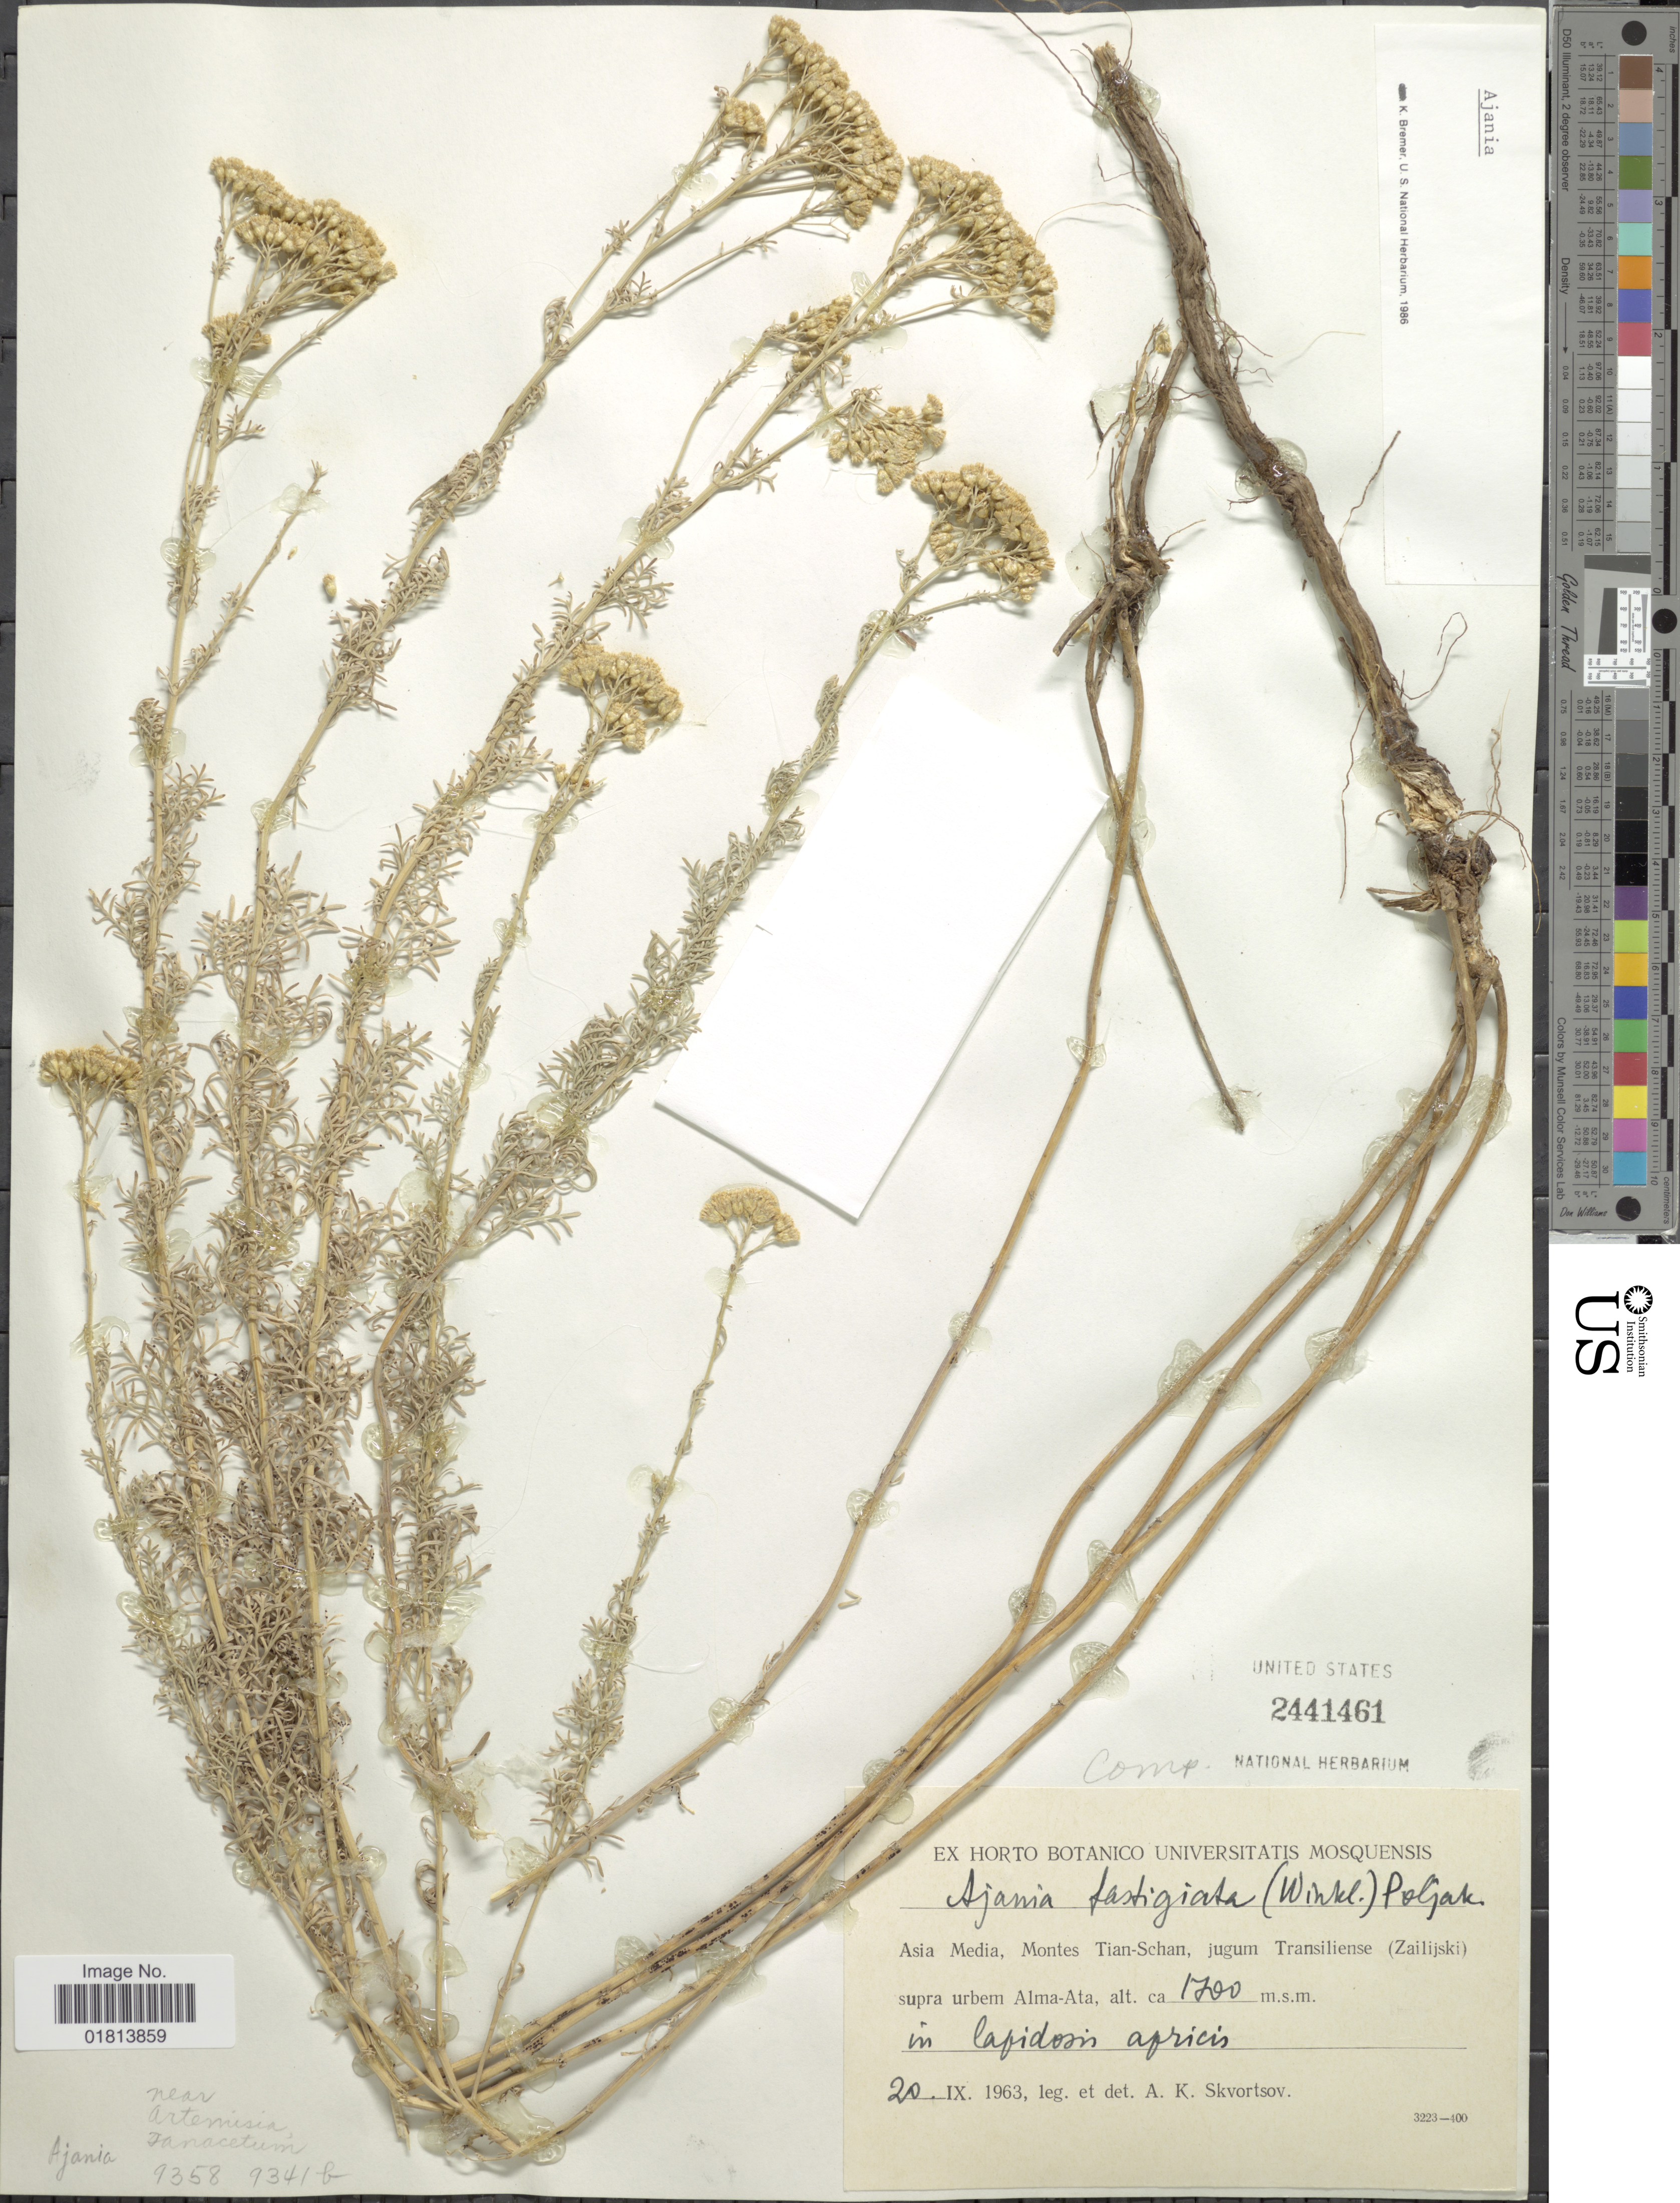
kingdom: Plantae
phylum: Tracheophyta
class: Magnoliopsida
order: Asterales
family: Asteraceae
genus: Ajania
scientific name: Ajania fastigiata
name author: (C. Winkl.) Poljakov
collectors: A. K. Skvortsov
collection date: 1963-09-20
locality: Asia Media, Montes Tian-Schan, jugum Transiliense (Zailijski) supra urbern Alma-Alta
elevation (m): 1700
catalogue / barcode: US 2441461